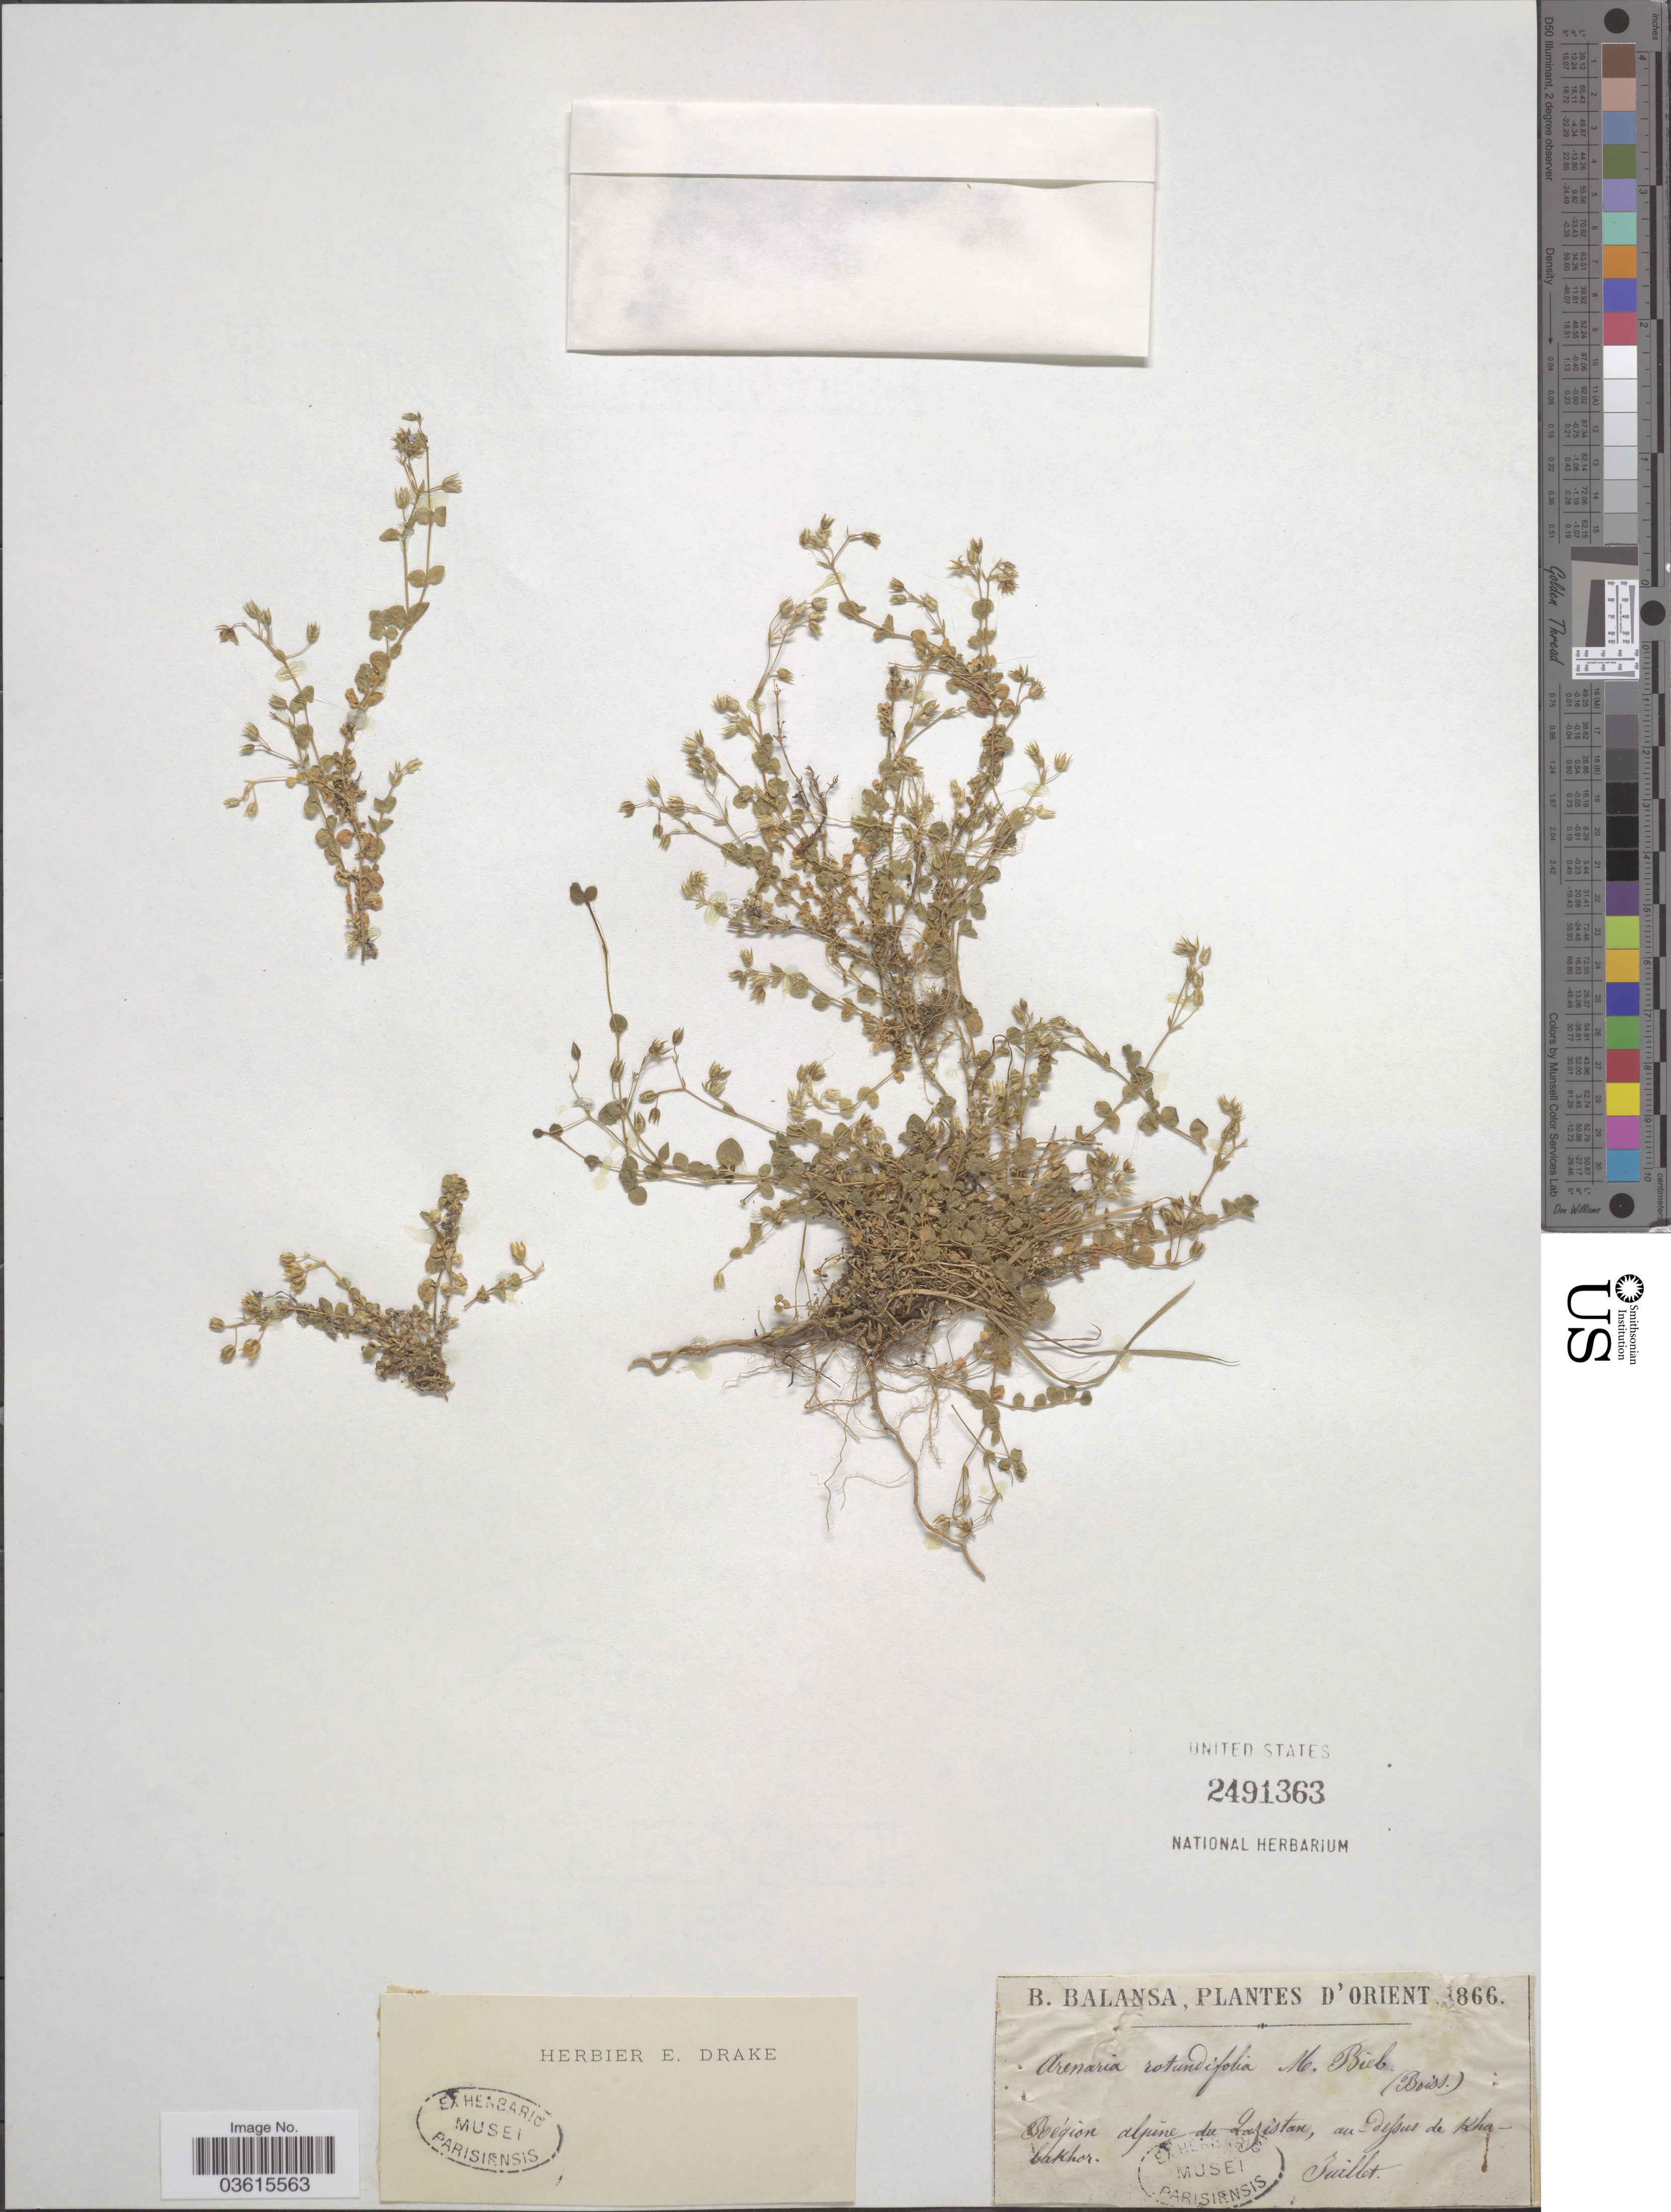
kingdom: Plantae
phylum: Tracheophyta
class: Magnoliopsida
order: Caryophyllales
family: Caryophyllaceae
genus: Arenaria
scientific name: Arenaria rotundifolia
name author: M. Bieb.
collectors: B. Balansa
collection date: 1866-07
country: Turkey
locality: D'Orient. Région alpine du Lazistan, au-dessus de Khabakhor.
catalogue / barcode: US 2491363